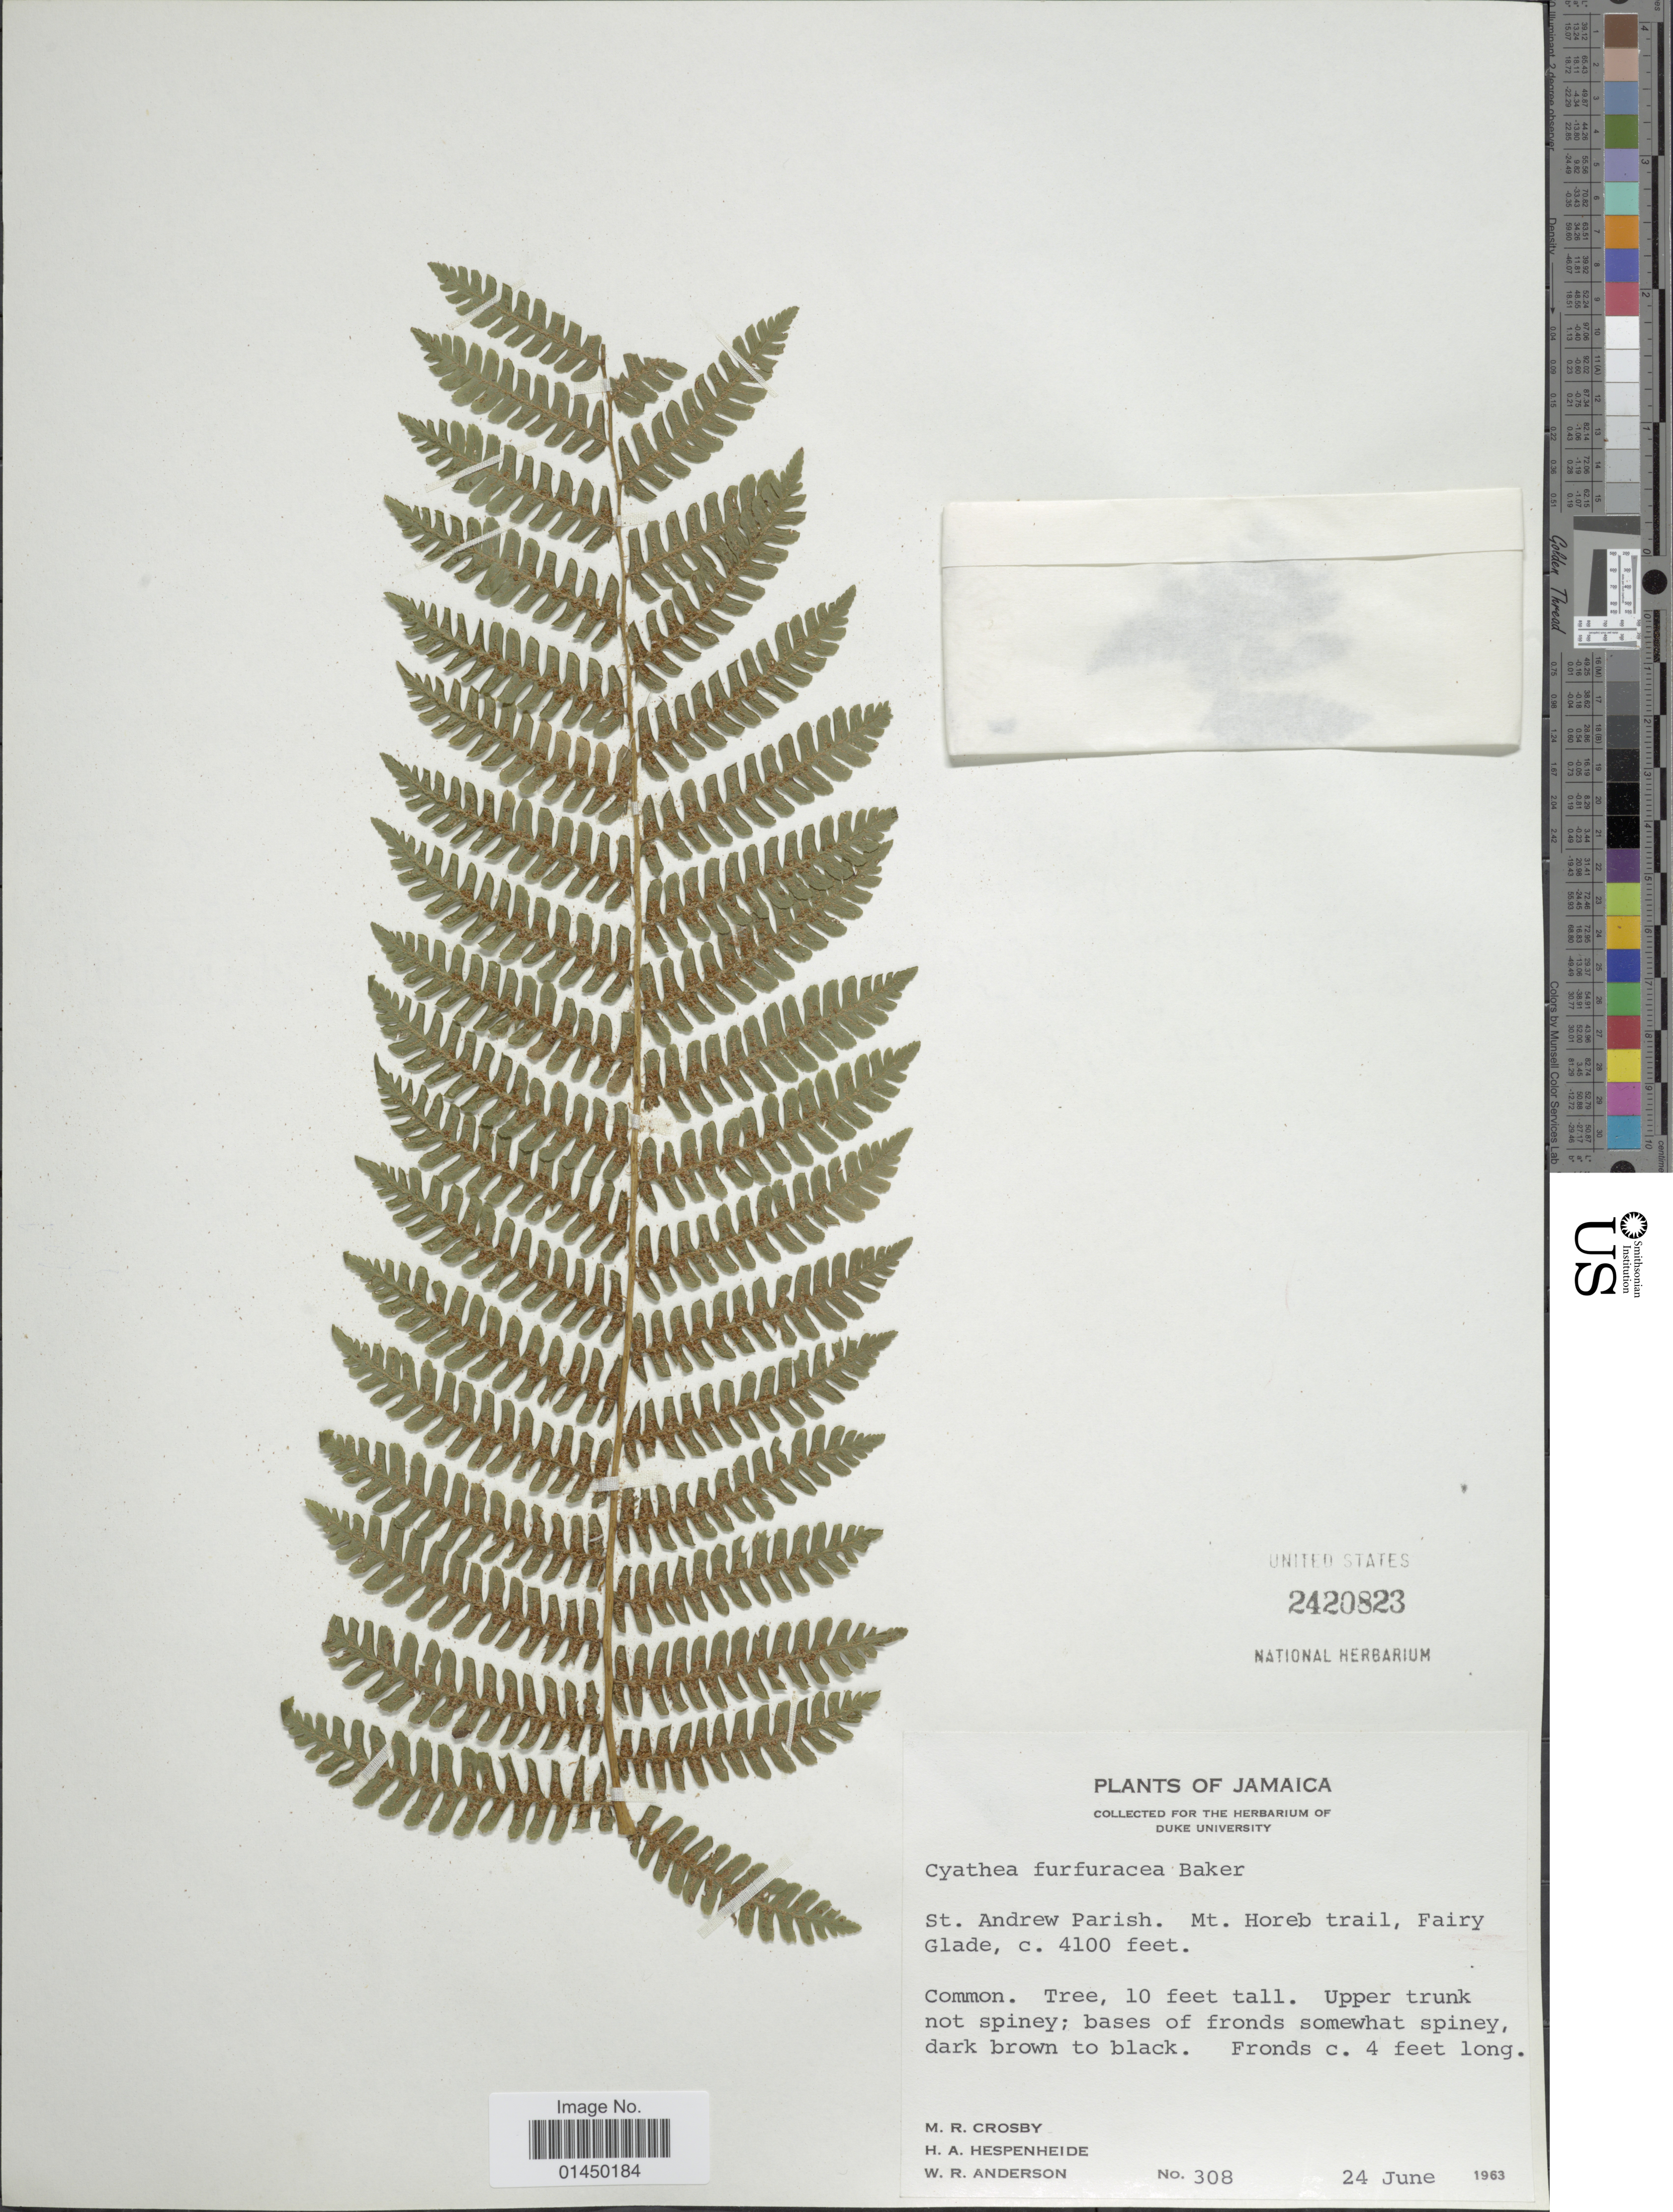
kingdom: Plantae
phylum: Tracheophyta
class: Polypodiopsida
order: Cyatheales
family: Cyatheaceae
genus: Cyathea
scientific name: Cyathea furfuracea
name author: Christ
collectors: M. R. Crosby, H. A. Hespenheide & W. Anderson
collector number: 308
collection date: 1963-06-24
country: Jamaica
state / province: Saint Andrew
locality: St. Andrew Parish: Mt. Horeb trail, Fairy Glade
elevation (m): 1250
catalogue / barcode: US 2420823